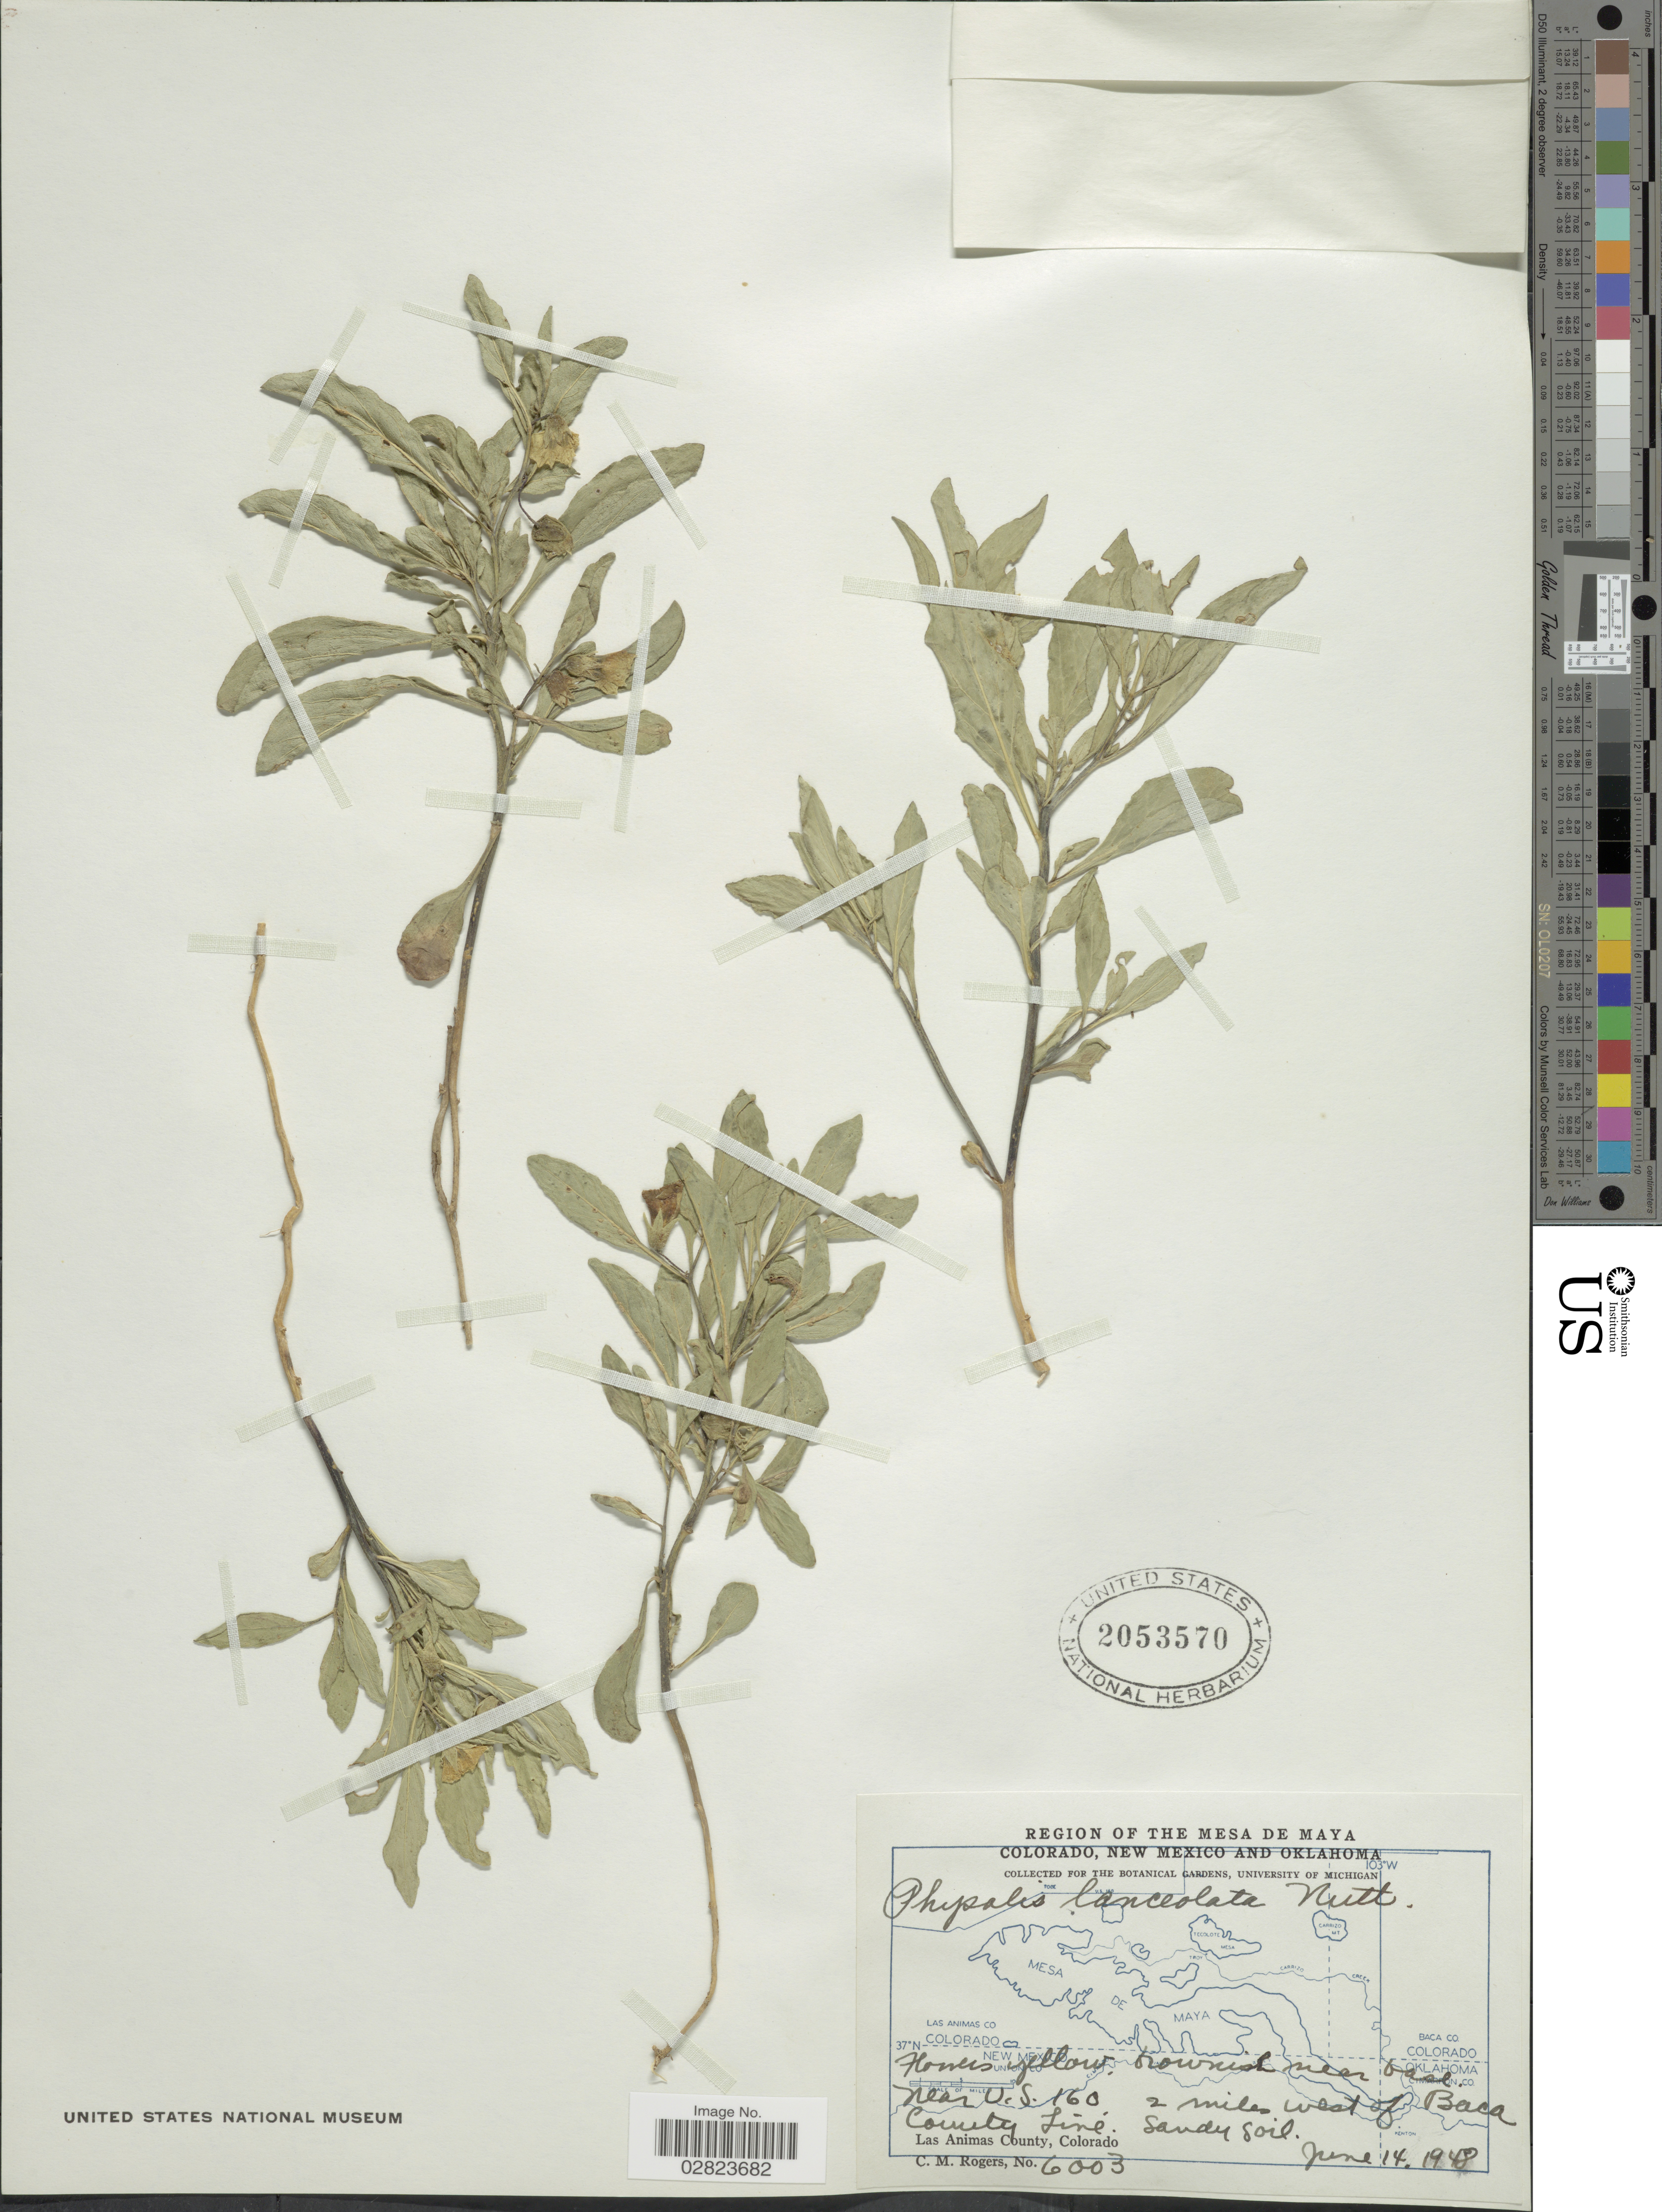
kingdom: Plantae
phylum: Tracheophyta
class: Magnoliopsida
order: Solanales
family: Solanaceae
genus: Physalis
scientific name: Physalis lanceolata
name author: Michx.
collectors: C. M. Rogers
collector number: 6003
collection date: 1948-06-14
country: United States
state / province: Colorado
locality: Region of the Mesa de Maya. Near U.S. 160 2 miles west of Baca County Line. Las Animas County.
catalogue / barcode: US 2053570